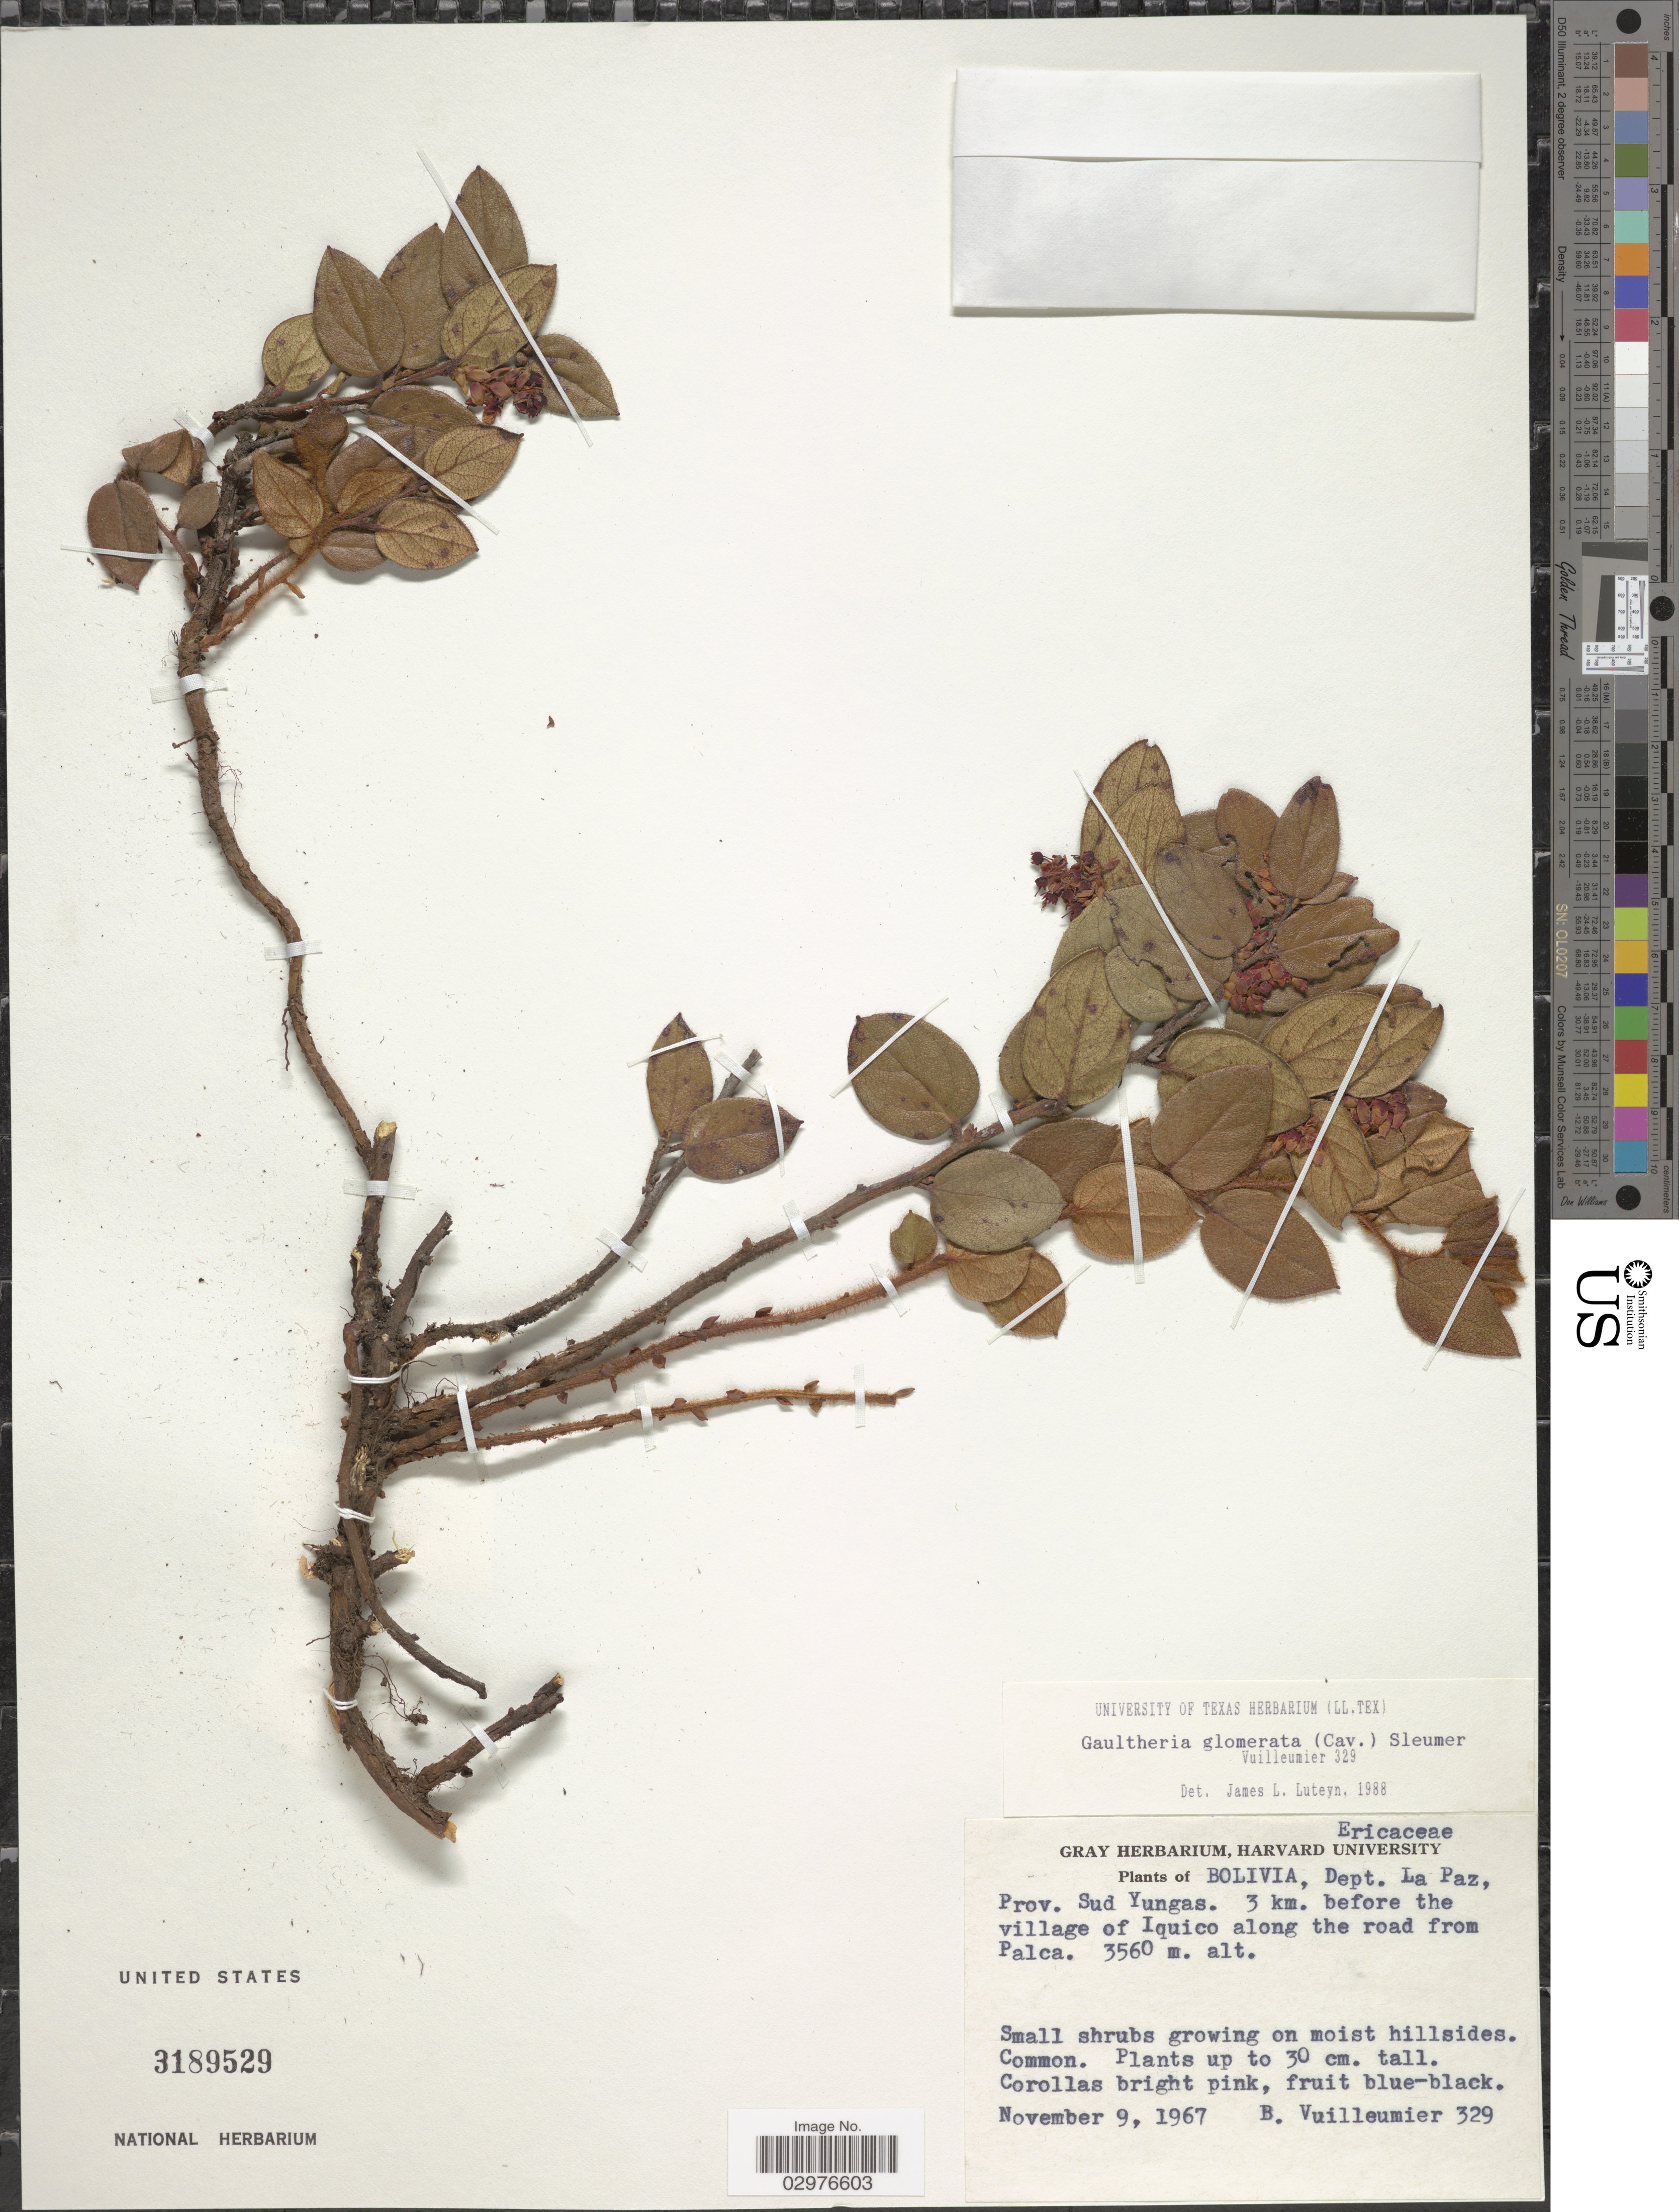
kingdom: Plantae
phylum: Tracheophyta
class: Magnoliopsida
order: Ericales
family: Ericaceae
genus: Gaultheria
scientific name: Gaultheria glomerata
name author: (Cav.) Sleumer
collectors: B. Vuilleumier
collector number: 329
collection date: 1967-11-09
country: Bolivia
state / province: La Paz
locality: Dept. La Paz, Prov. Sud Yungas. 3 km. before the village of Iquico along the road from Palca.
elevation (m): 3560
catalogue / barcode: US 3189529